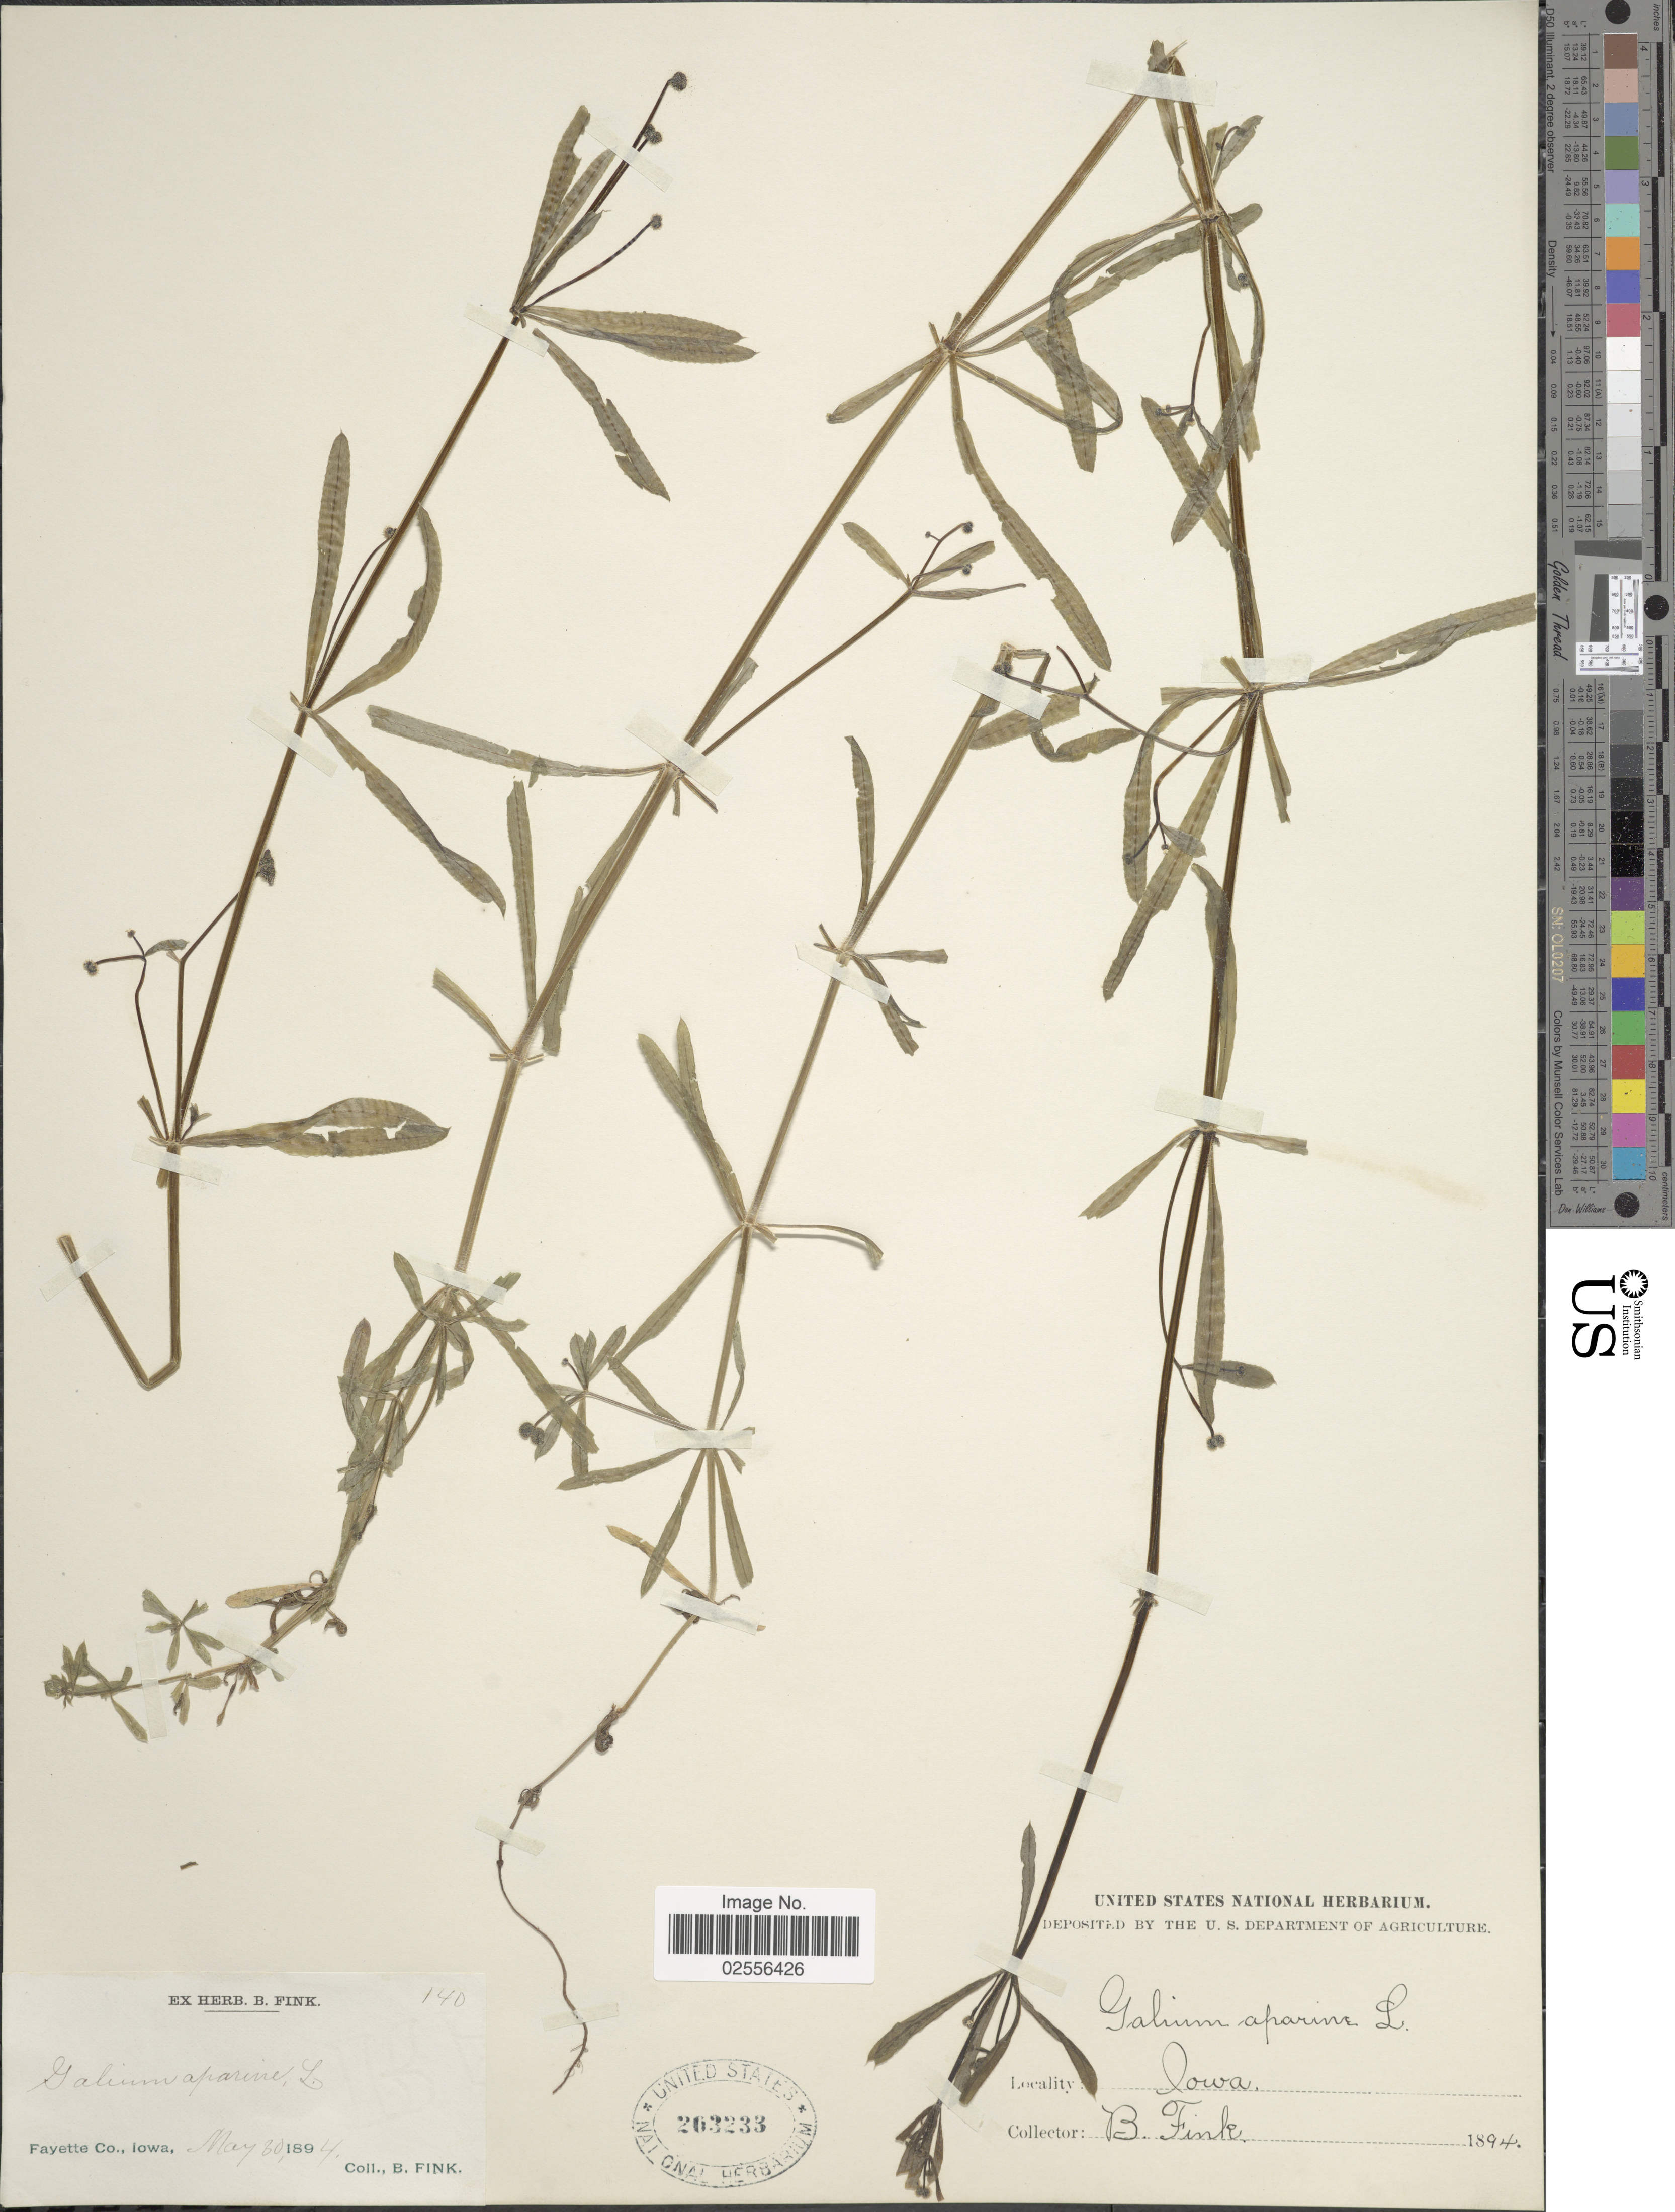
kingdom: Plantae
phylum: Tracheophyta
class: Magnoliopsida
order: Gentianales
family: Rubiaceae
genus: Galium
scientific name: Galium aparine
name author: L.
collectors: B. Fink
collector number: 140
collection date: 1894-05-30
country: United States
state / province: Iowa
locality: Fayette Co.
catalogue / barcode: US 203233